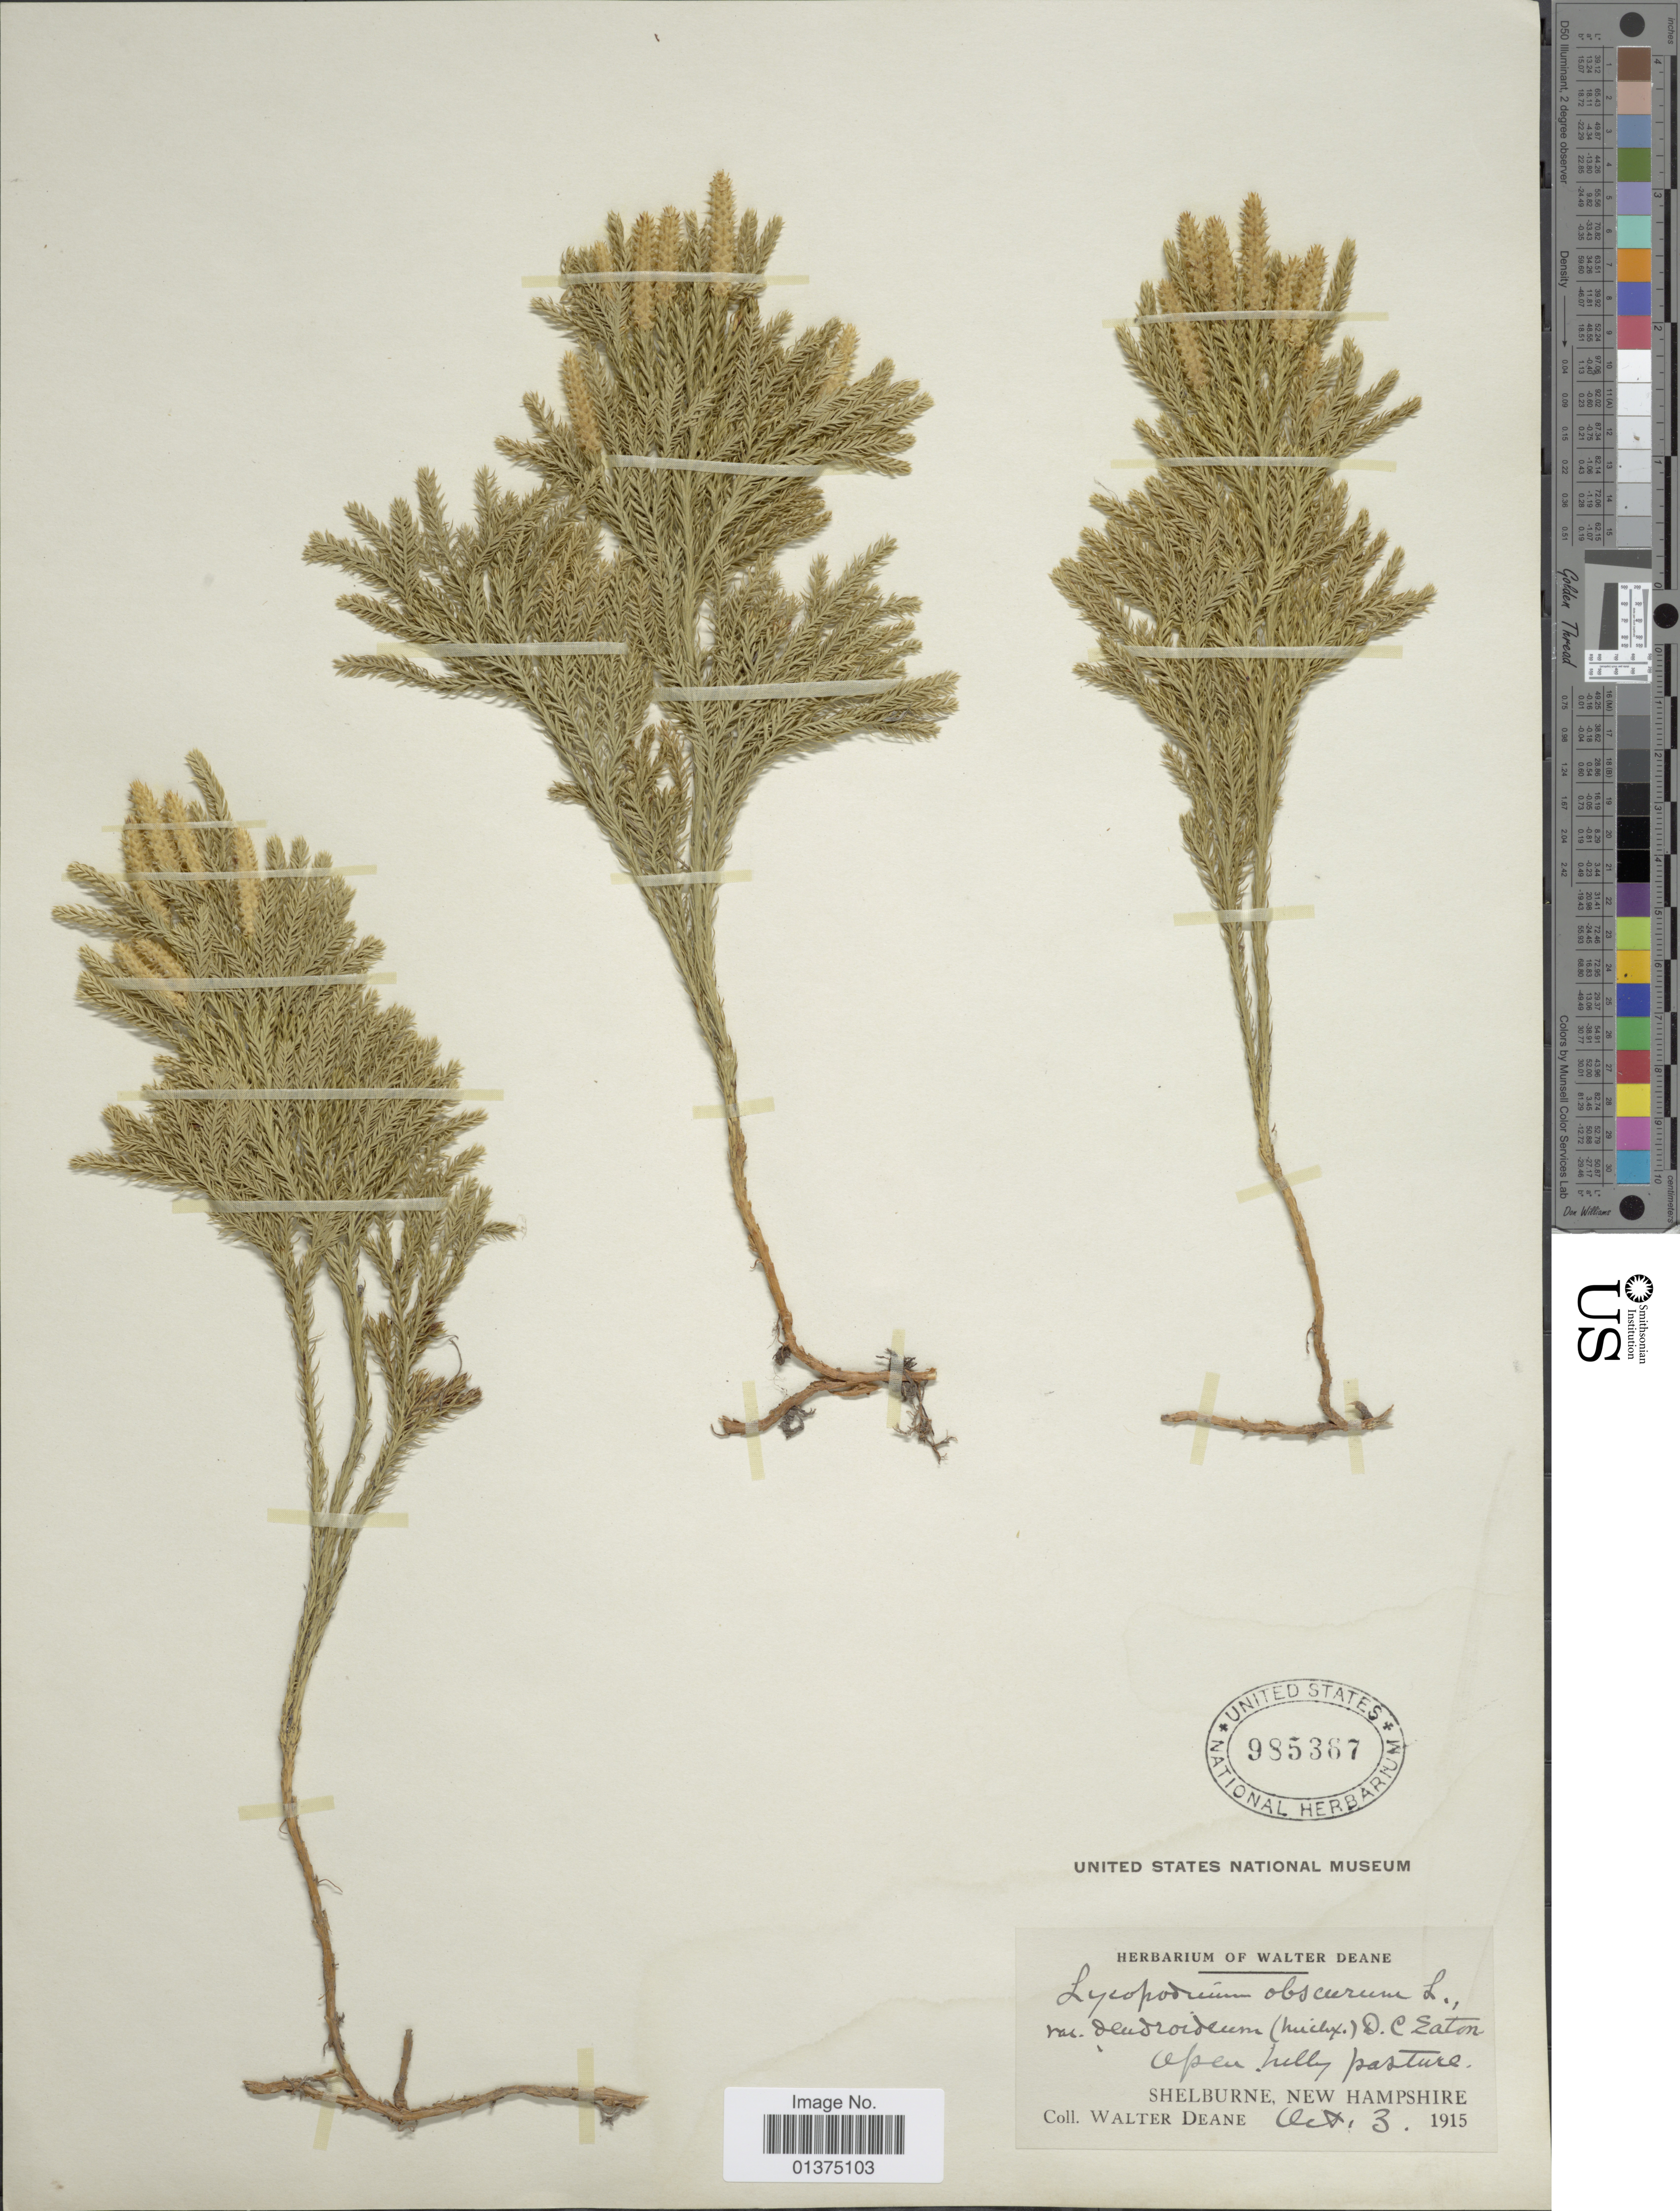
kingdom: Plantae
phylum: Tracheophyta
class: Lycopodiopsida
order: Lycopodiales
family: Lycopodiaceae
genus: Dendrolycopodium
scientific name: Dendrolycopodium dendroideum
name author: (Michx.) A. Haines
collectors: W. Deane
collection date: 1915-10-03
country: United States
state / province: New Hampshire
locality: Shelburne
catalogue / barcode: US 985387